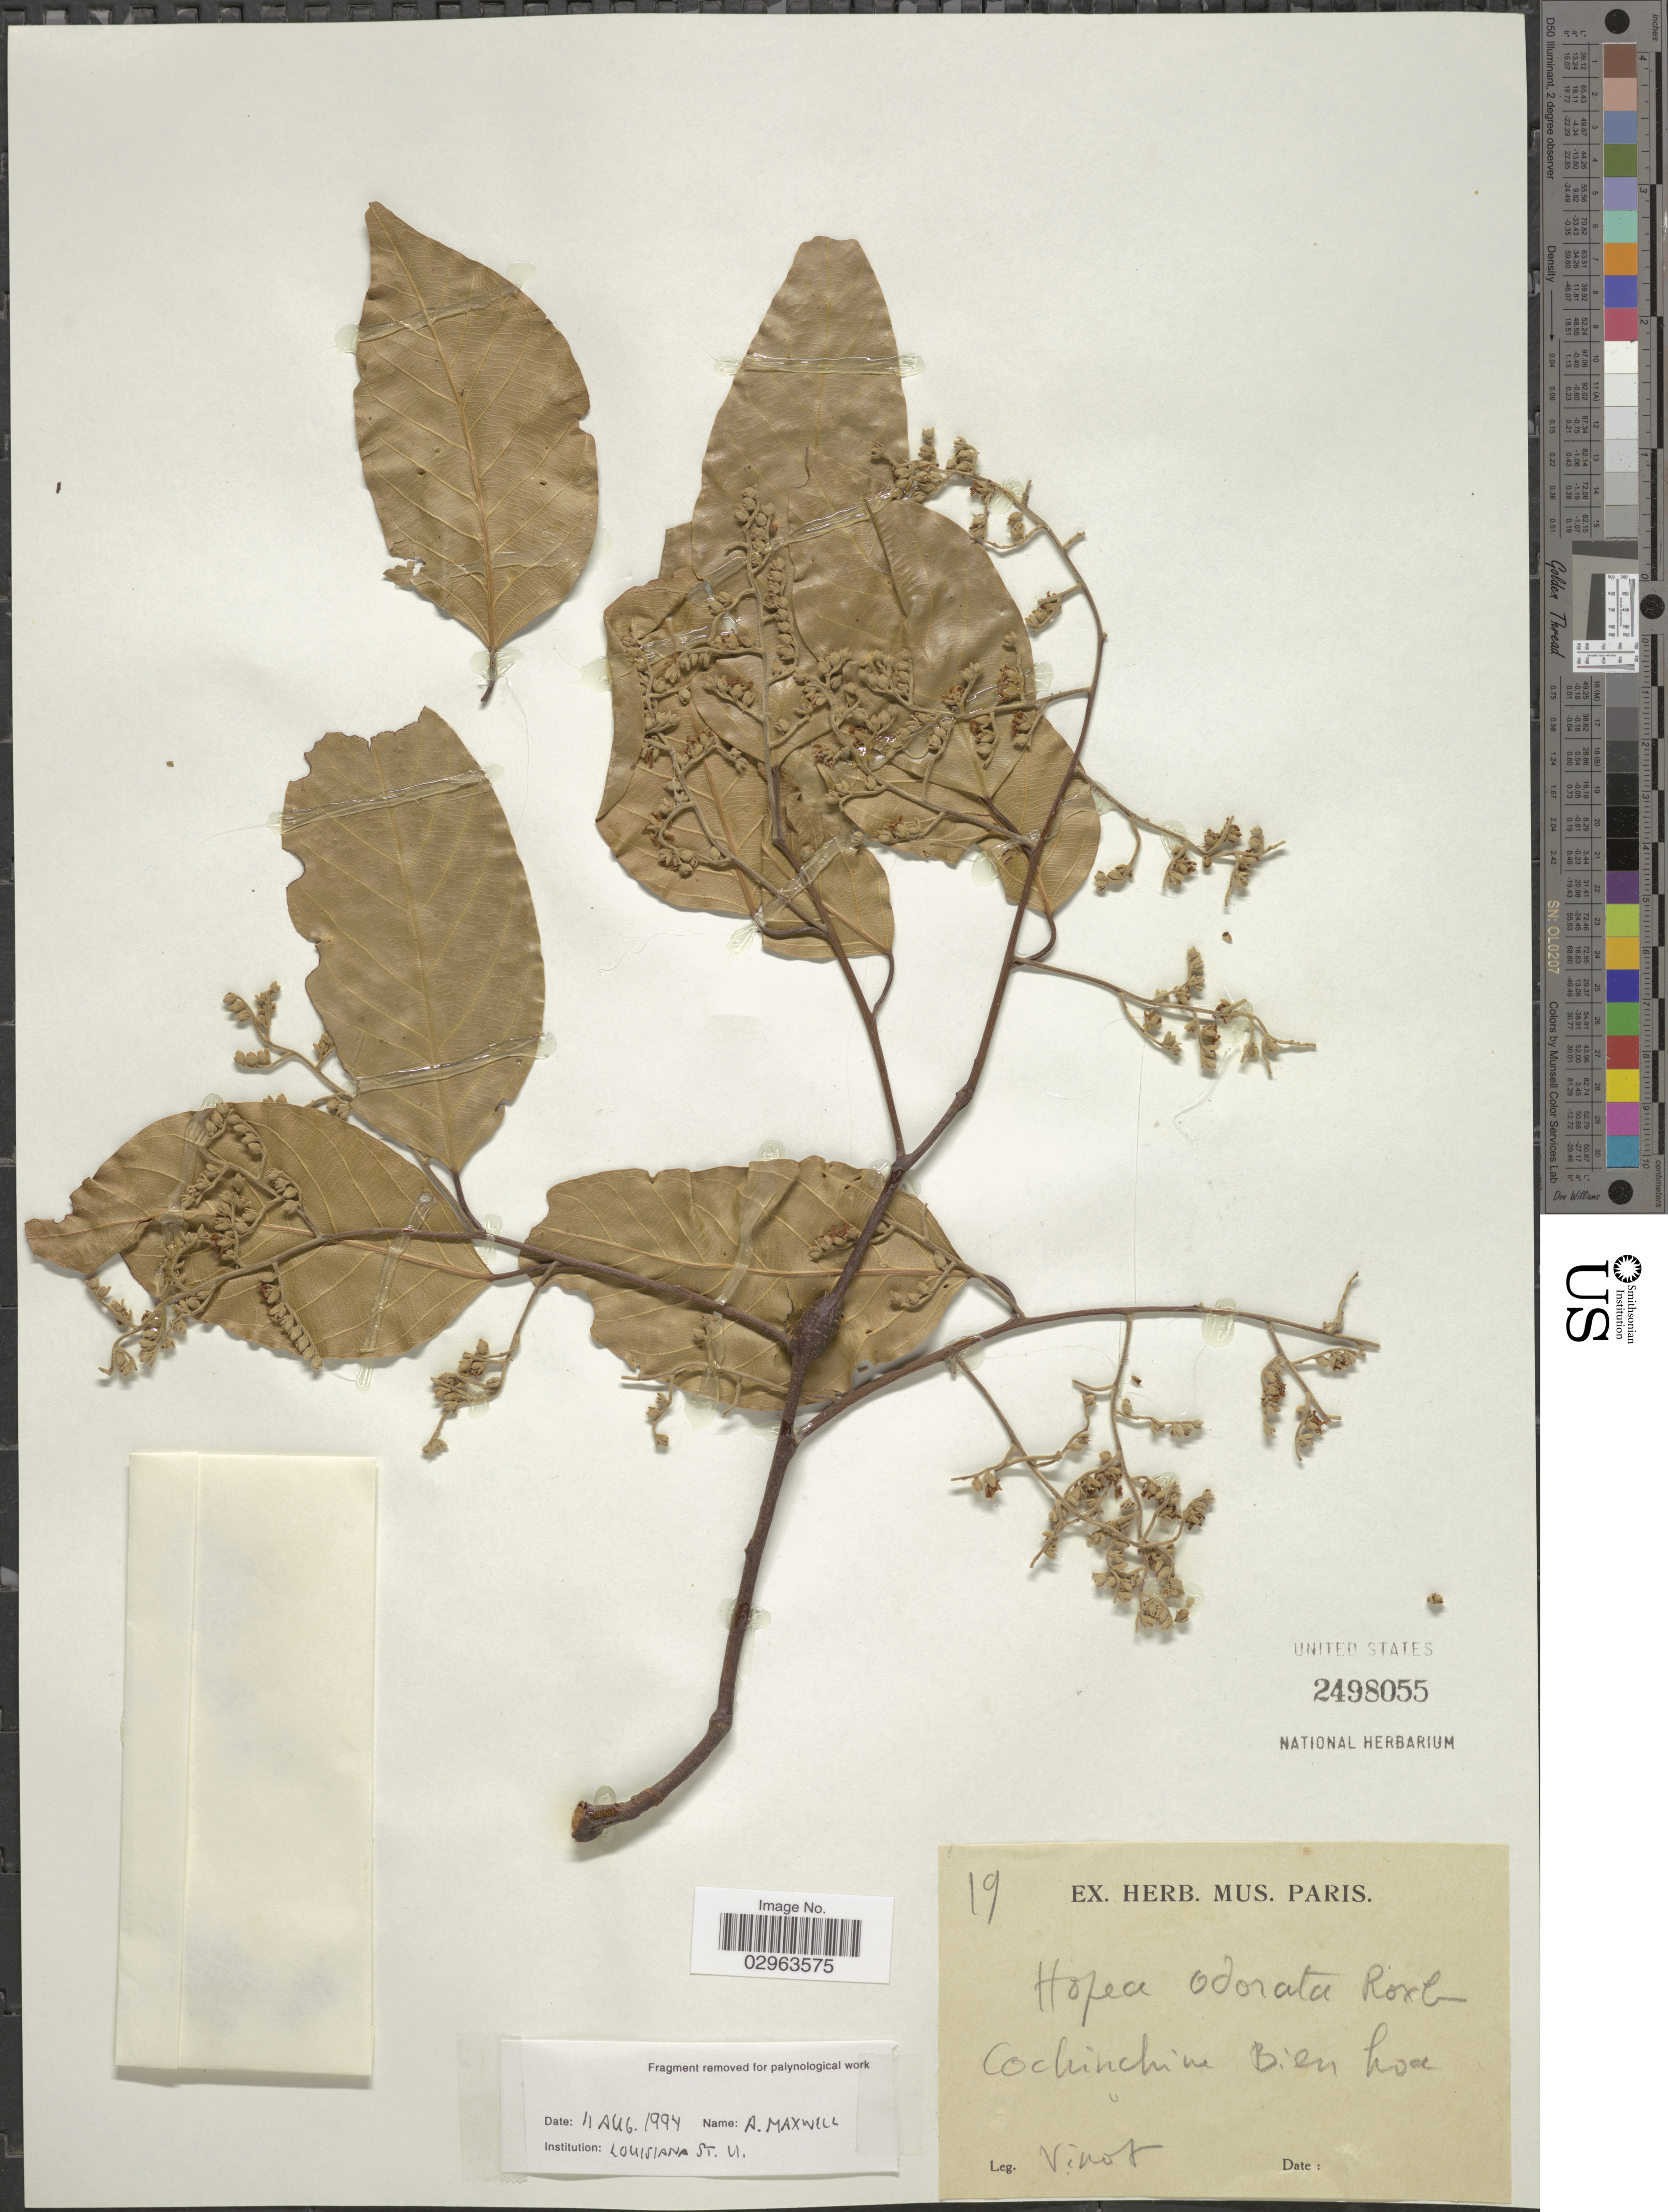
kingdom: Plantae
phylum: Tracheophyta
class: Magnoliopsida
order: Malvales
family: Dipterocarpaceae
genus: Hopea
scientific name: Hopea odorata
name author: Roxb.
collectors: Virot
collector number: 19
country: Vietnam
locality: Cochinchine Bien hoa.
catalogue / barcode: US 2498055